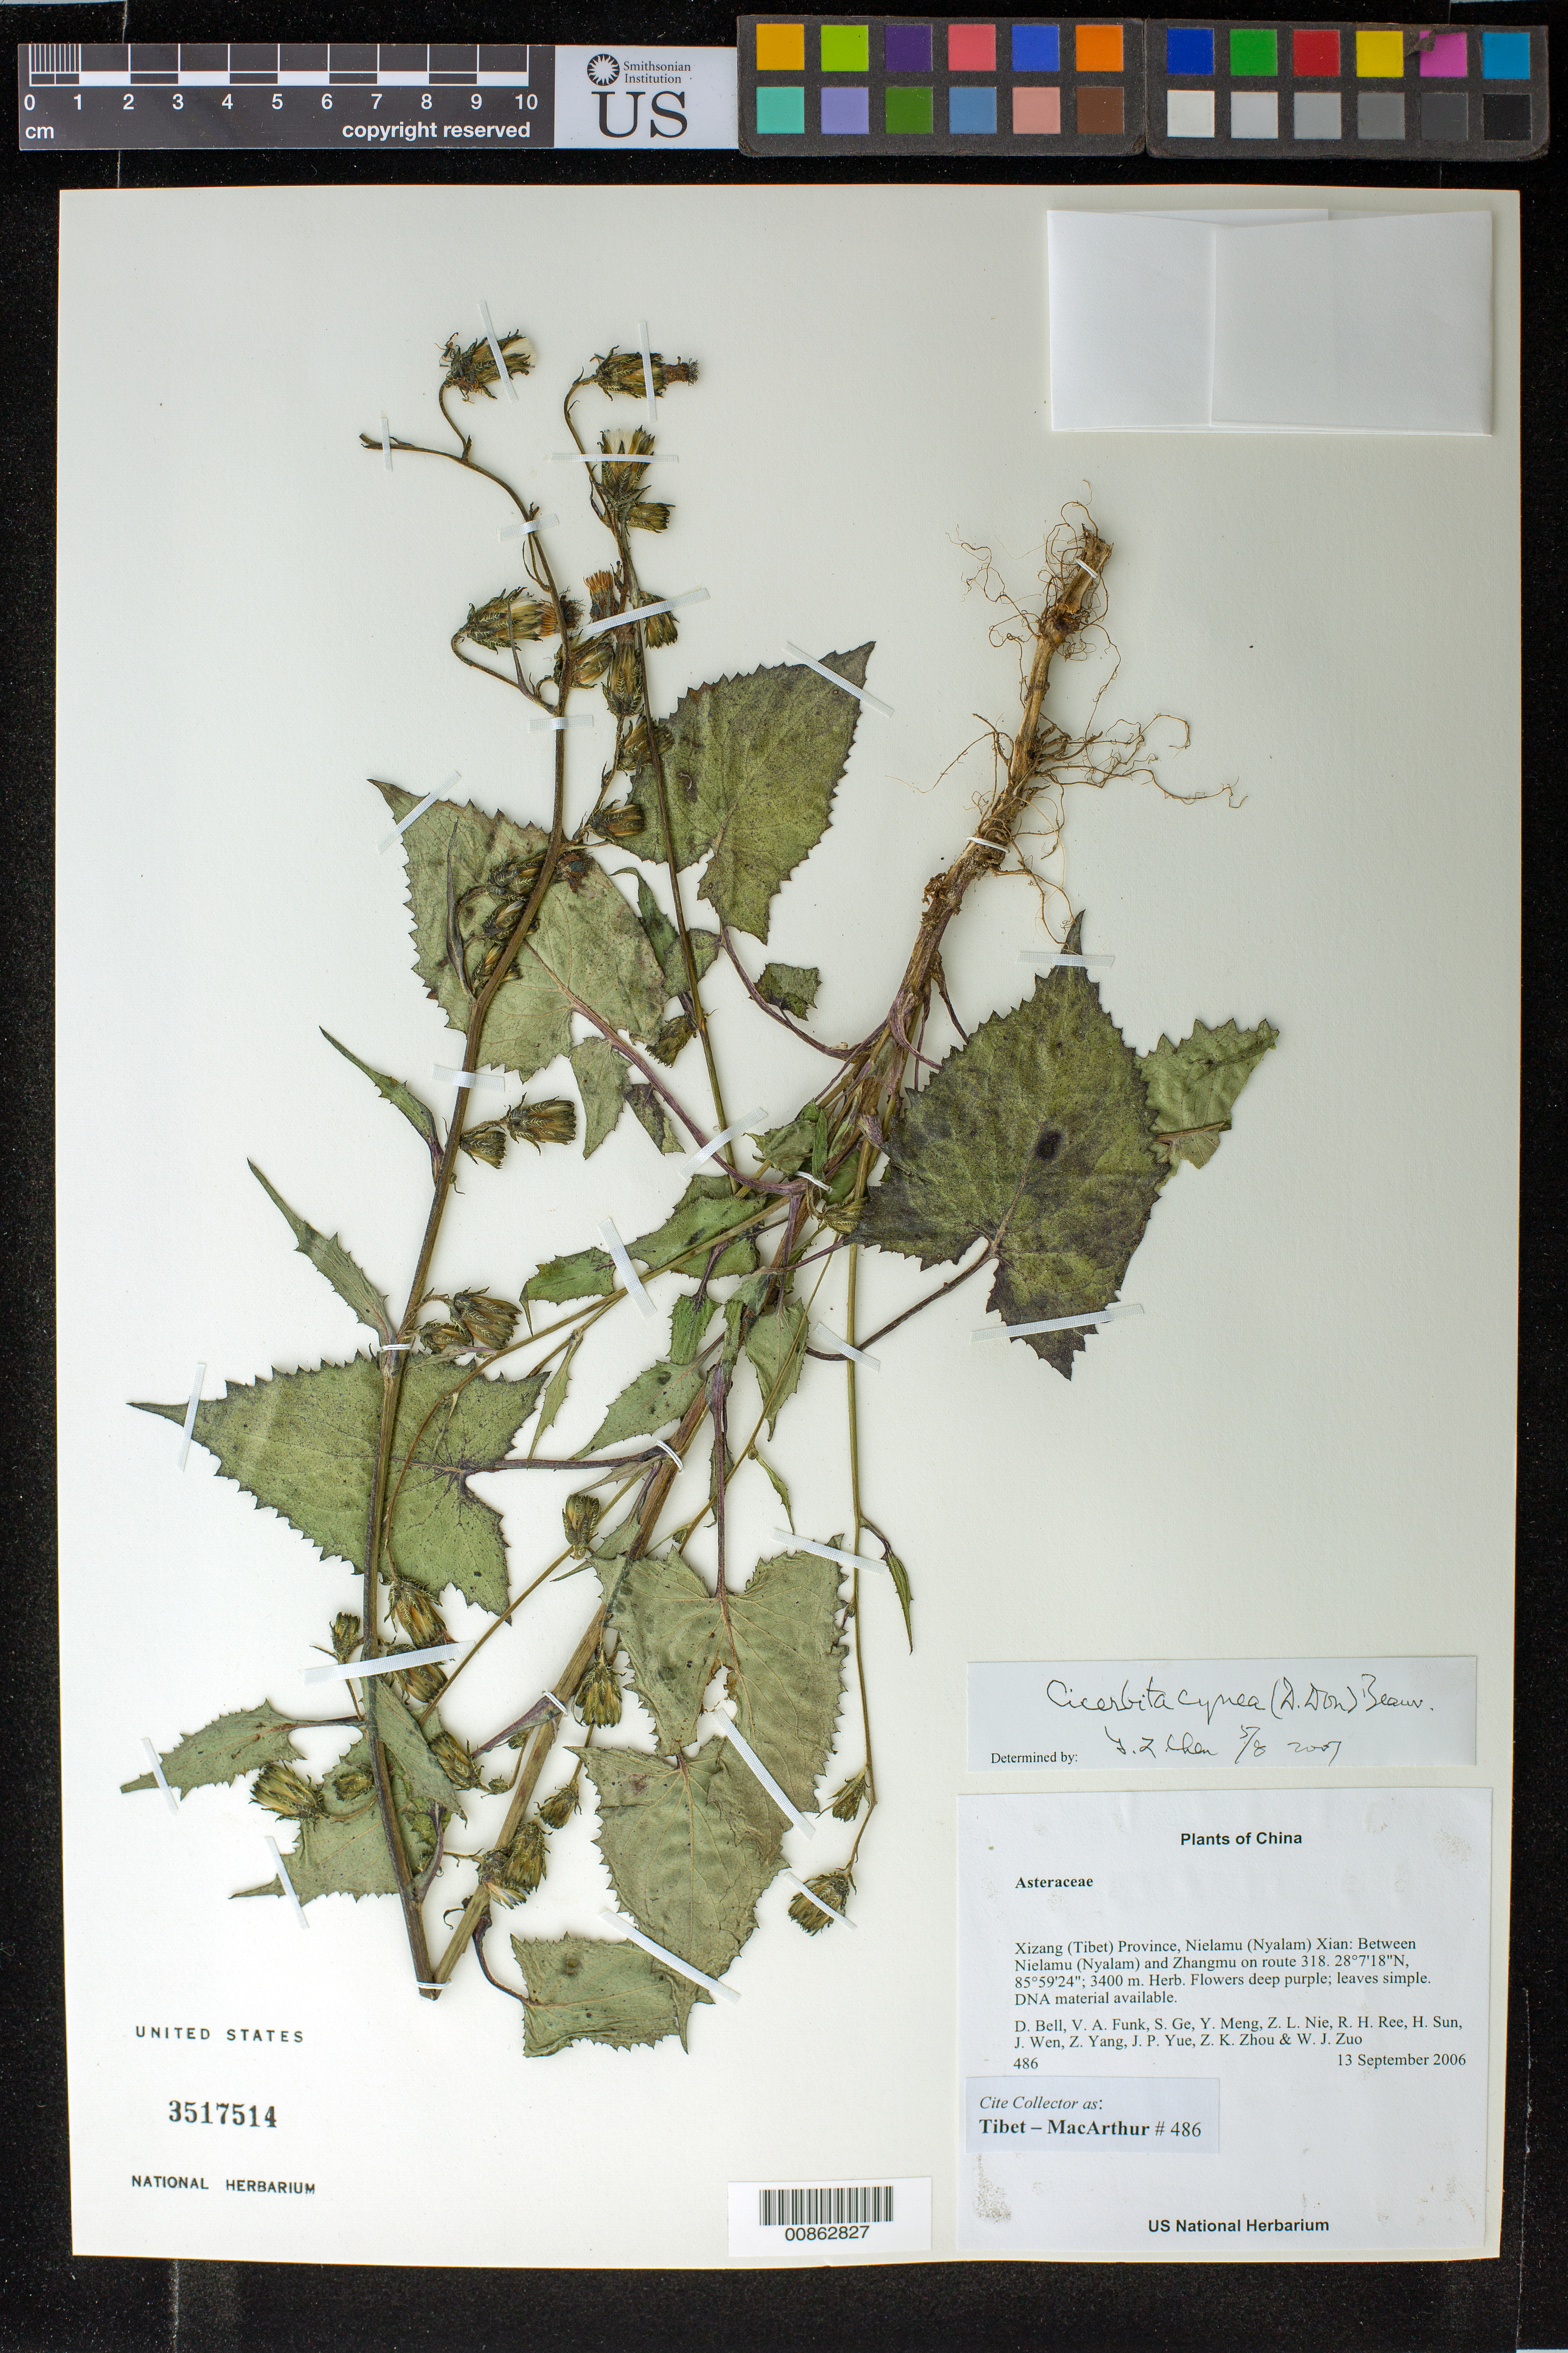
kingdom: Plantae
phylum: Tracheophyta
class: Magnoliopsida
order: Asterales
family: Asteraceae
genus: Chaetoseris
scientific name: Chaetoseris cyanea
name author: (D. Don) C. Shih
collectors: Tibet-MacArthur, D. A. Bell, V. Funk, S. Ge, Y. Meng, Z. Nie, R. Ree, H. Sun, J. Wen, Z. Yang, J. Yue, Z. Zhou & W. Zuo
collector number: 486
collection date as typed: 13 Sep 2006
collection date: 2006-09-13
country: China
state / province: Xizang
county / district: Nielamu (Nyalam) Xian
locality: Between Nielamu (Nyalam) and Zhangmu on route 318.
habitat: Rocky slopes, cliff bases and disturbed areas beside road.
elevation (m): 3400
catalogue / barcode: US 3517514